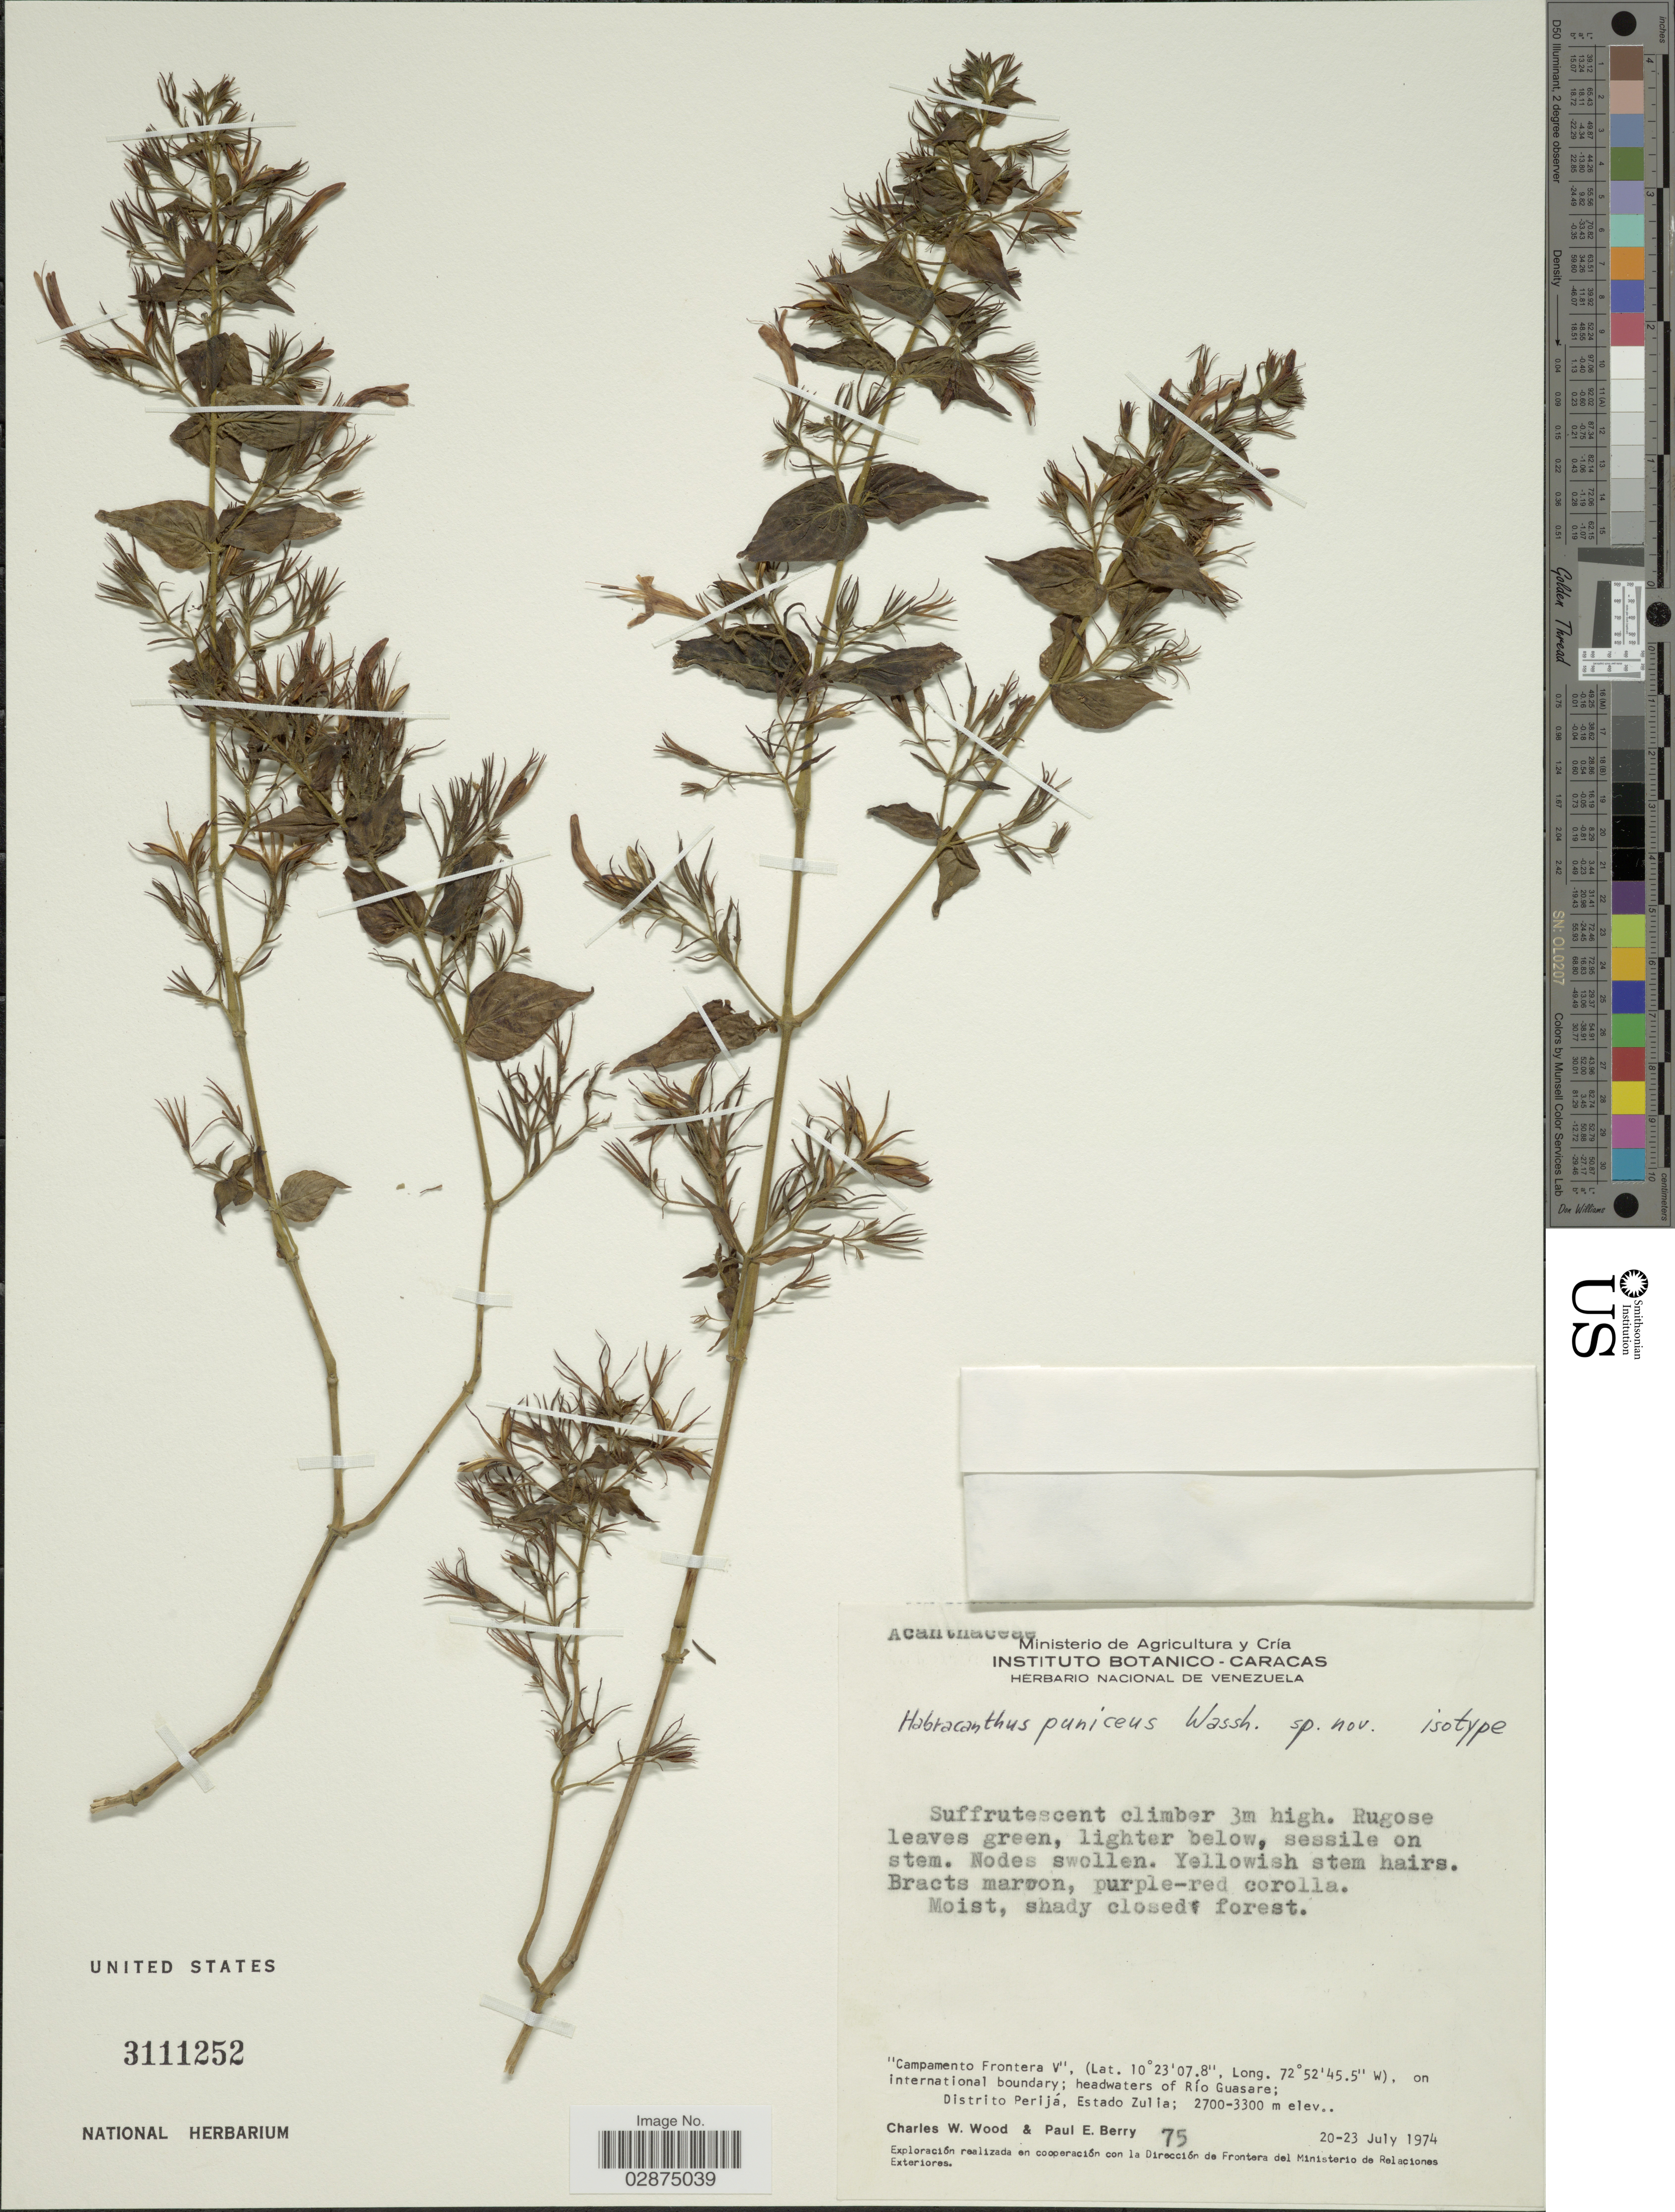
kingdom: Plantae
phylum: Tracheophyta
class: Magnoliopsida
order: Lamiales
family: Acanthaceae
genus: Habracanthus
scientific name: Habracanthus puniceus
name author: Wassh.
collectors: C. Wood & P. E. Berry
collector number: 75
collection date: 1974-07-20/1974-07-23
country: Venezuela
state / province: Zulia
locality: Campamento Frontera V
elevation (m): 2700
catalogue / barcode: US 3111252